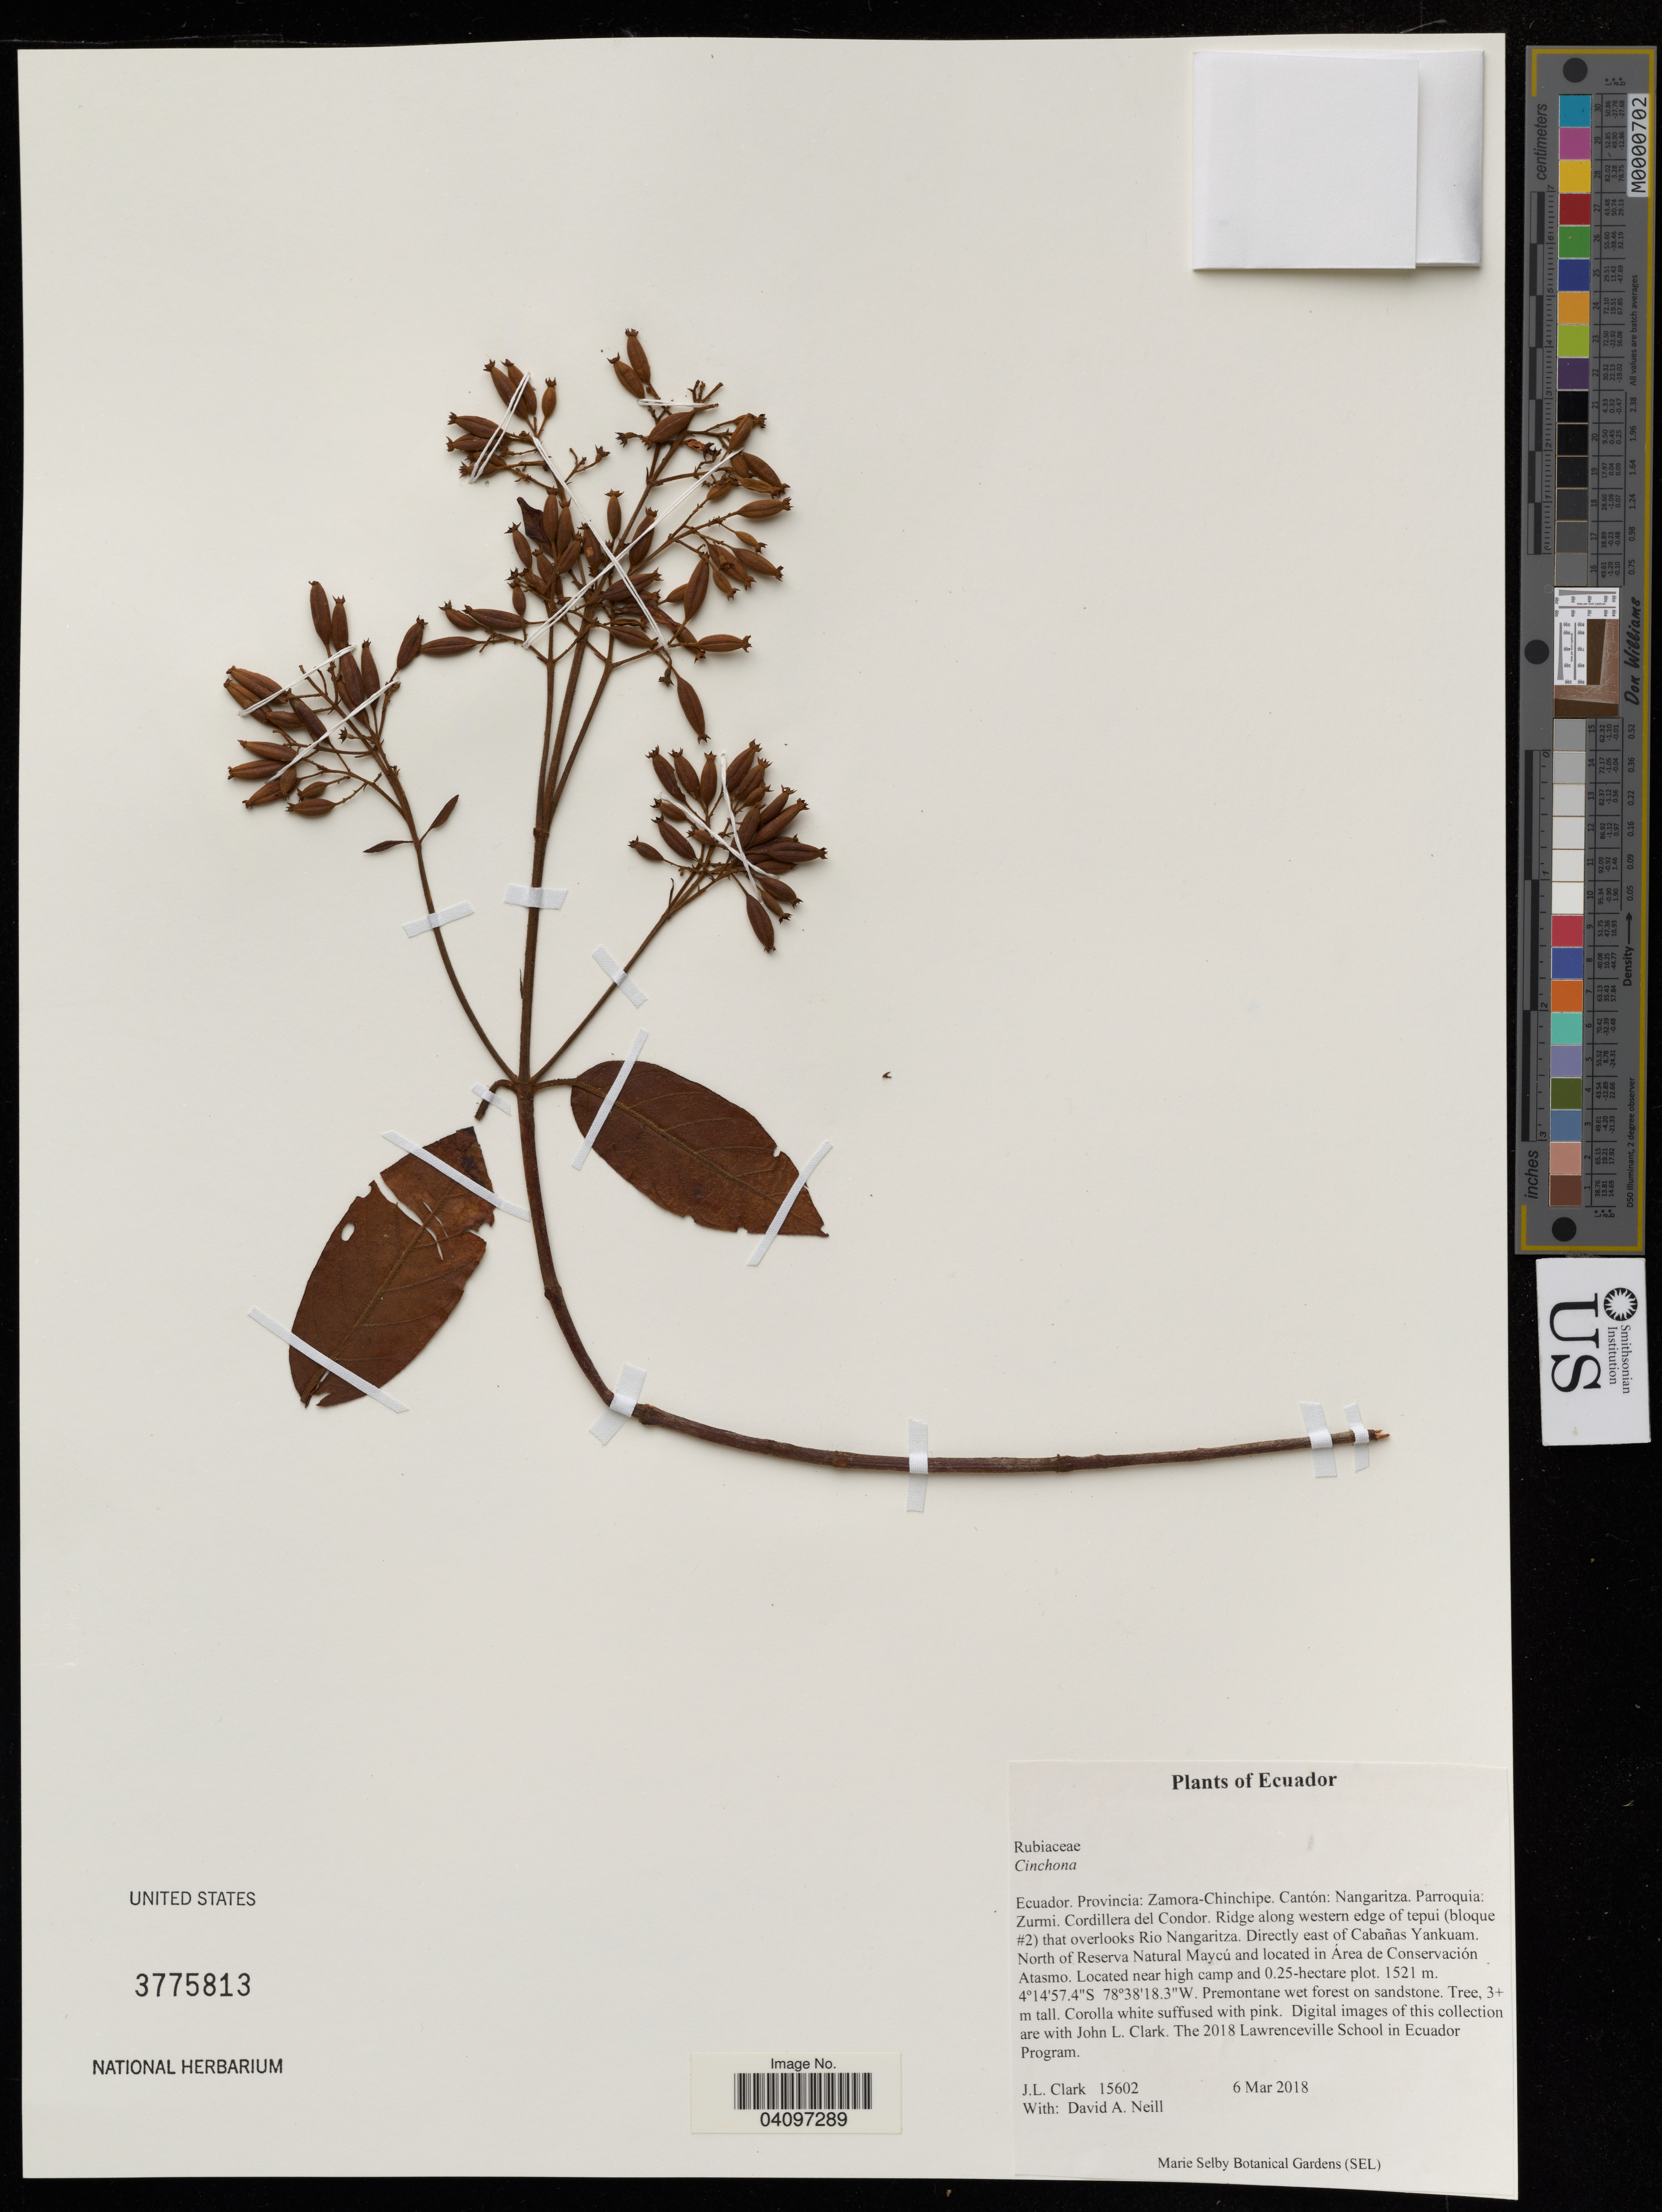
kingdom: Plantae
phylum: Tracheophyta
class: Magnoliopsida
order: Gentianales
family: Rubiaceae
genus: Cinchona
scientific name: Cinchona sp.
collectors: J. Clark & D. A. Neill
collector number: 15602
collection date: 2018-03-06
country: Ecuador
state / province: Zamora-Chinchipe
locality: Cantón: Nangaritza. Parroquia: Zurmi. Cordillera del Condor. Ridge along western edge of tepui (bloque #2) that overlooks Rio Nangaritza. Directly east of Cabañas Yankuam. North of Reserva Natural Maycú and located in Área de Conservación Atasmo. Located near high camp and 0.25-hectare plot.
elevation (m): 1521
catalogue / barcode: US 3775813